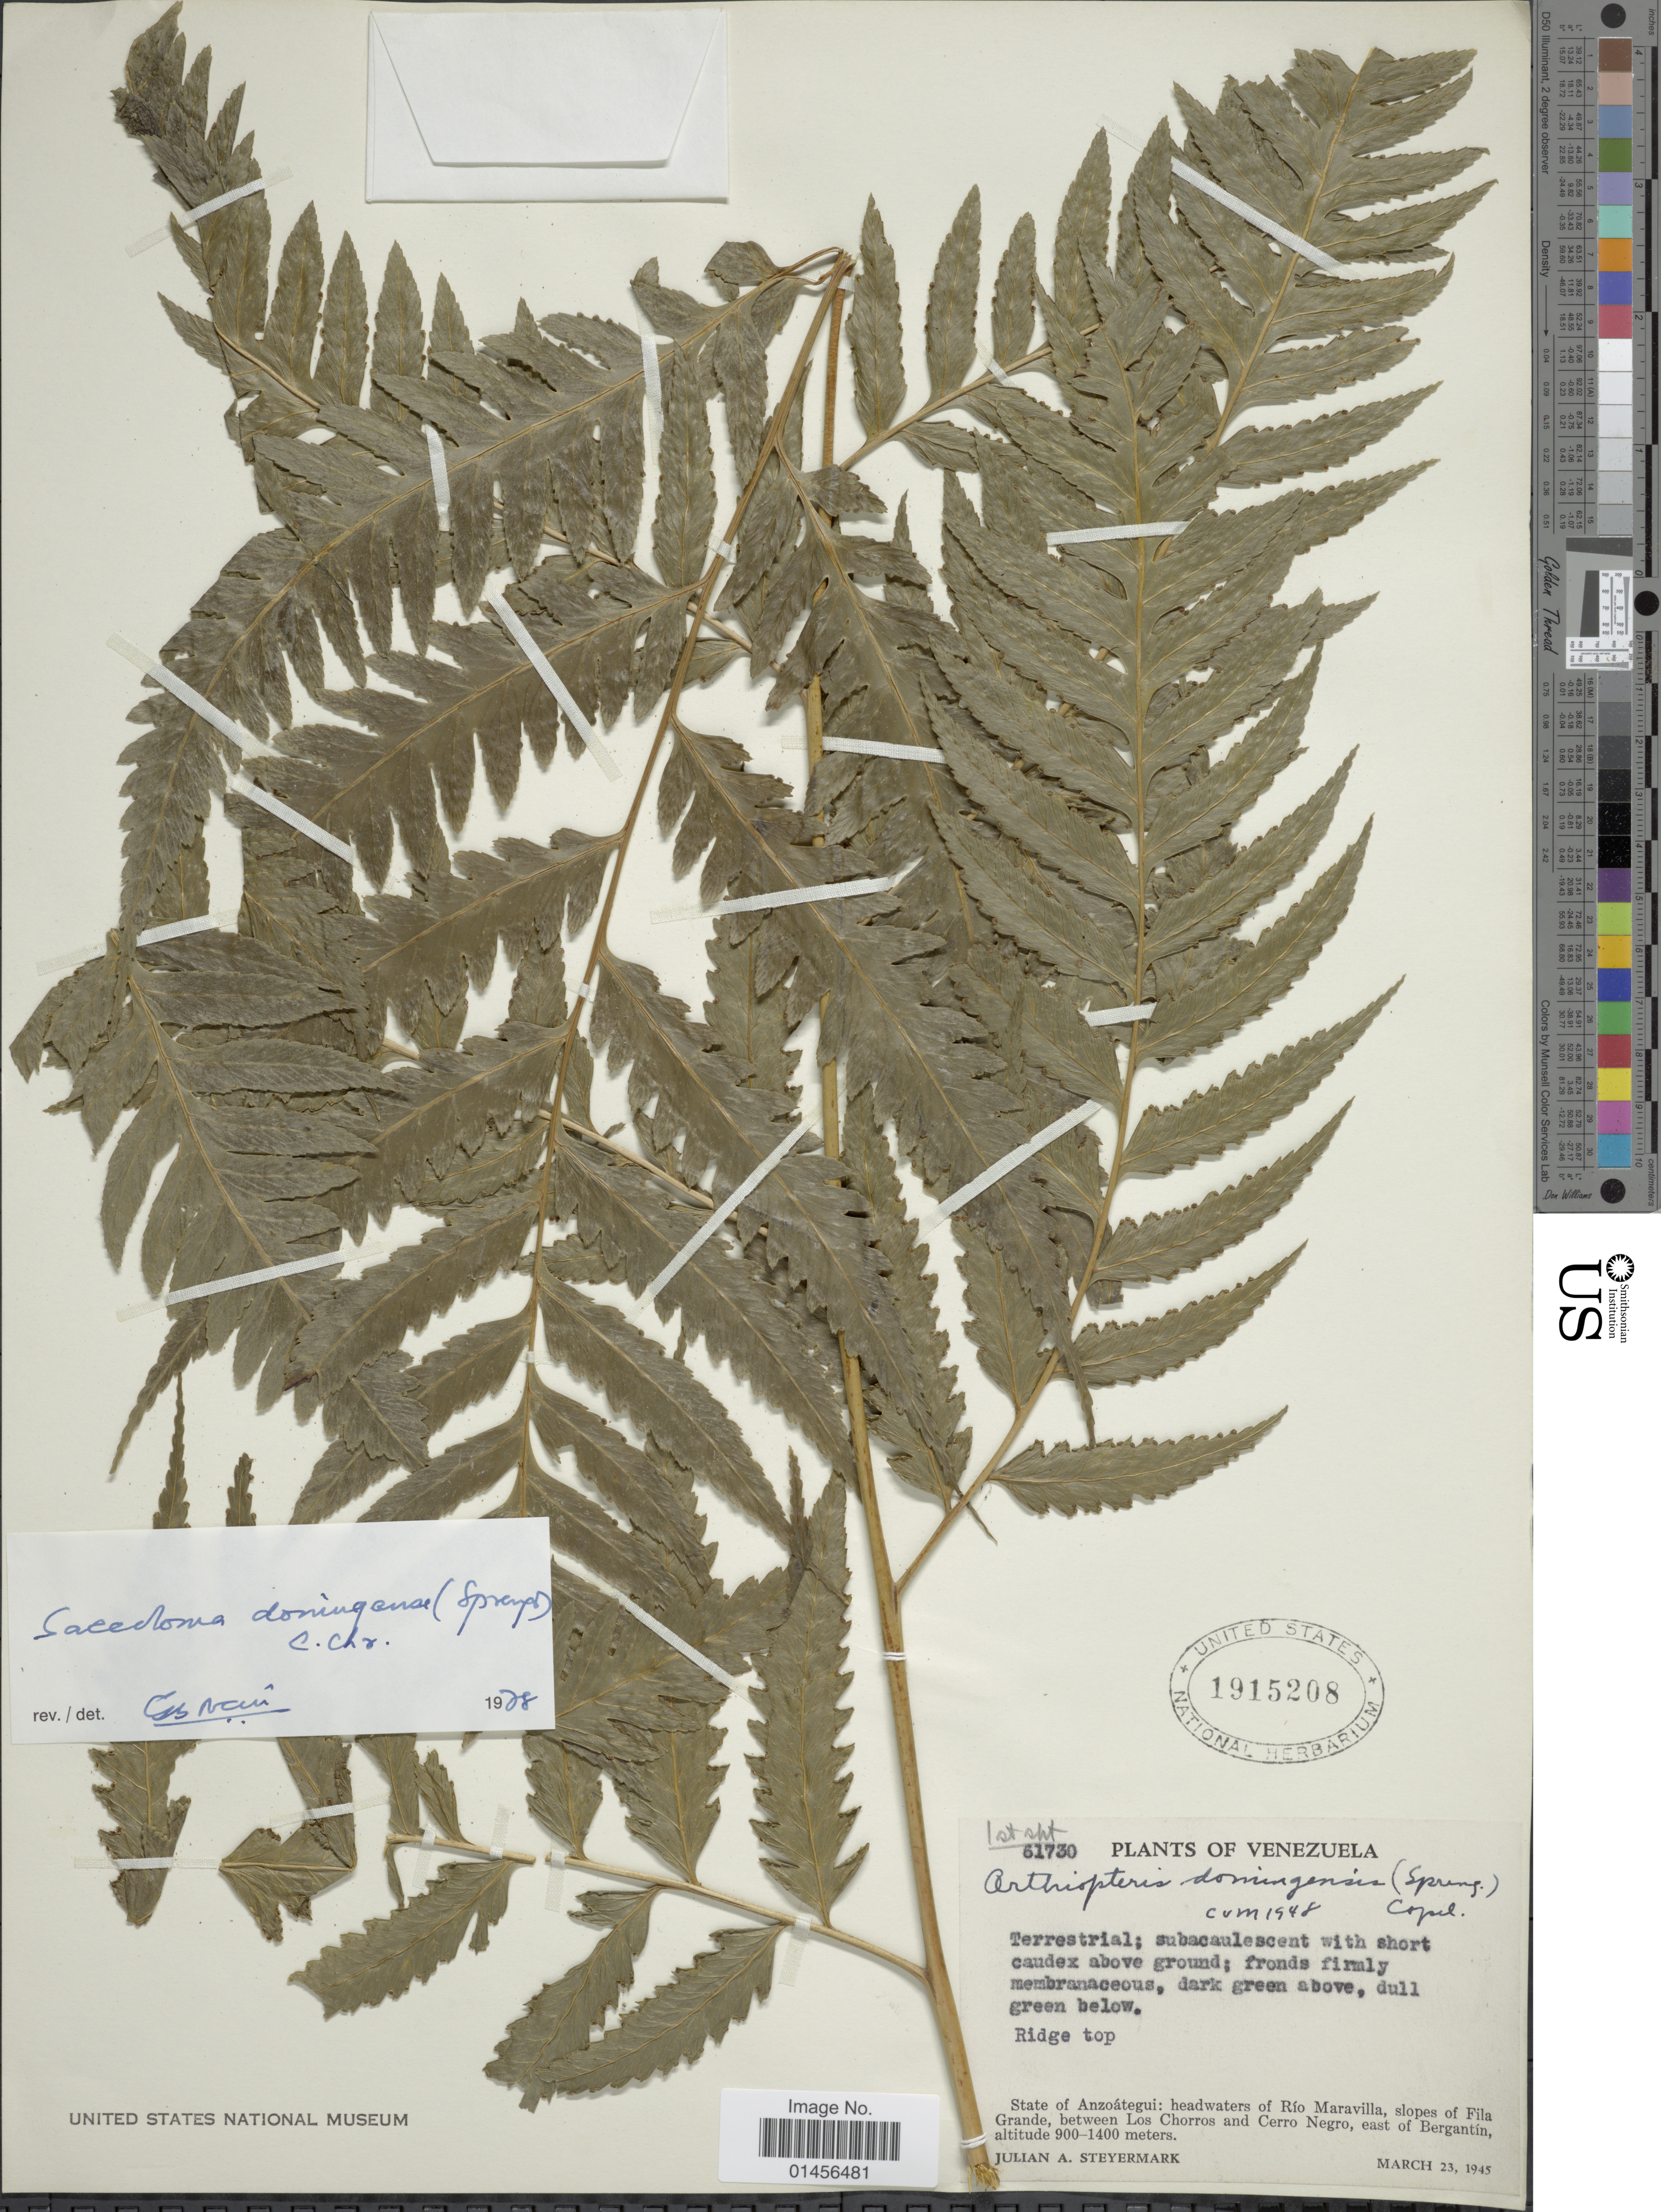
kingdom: Plantae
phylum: Tracheophyta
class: Polypodiopsida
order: Polypodiales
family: Saccolomataceae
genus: Saccoloma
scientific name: Saccoloma domingense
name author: (Spreng.) C. Chr.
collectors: J. Steyermark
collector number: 61730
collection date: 1945-03-23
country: Venezuela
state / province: Anzoategui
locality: Headwaters of Río Maravilla, slopes of Fila Grande, between LOs Chorros and Cerro Negro, east of Bergantín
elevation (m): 900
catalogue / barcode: US 1915208